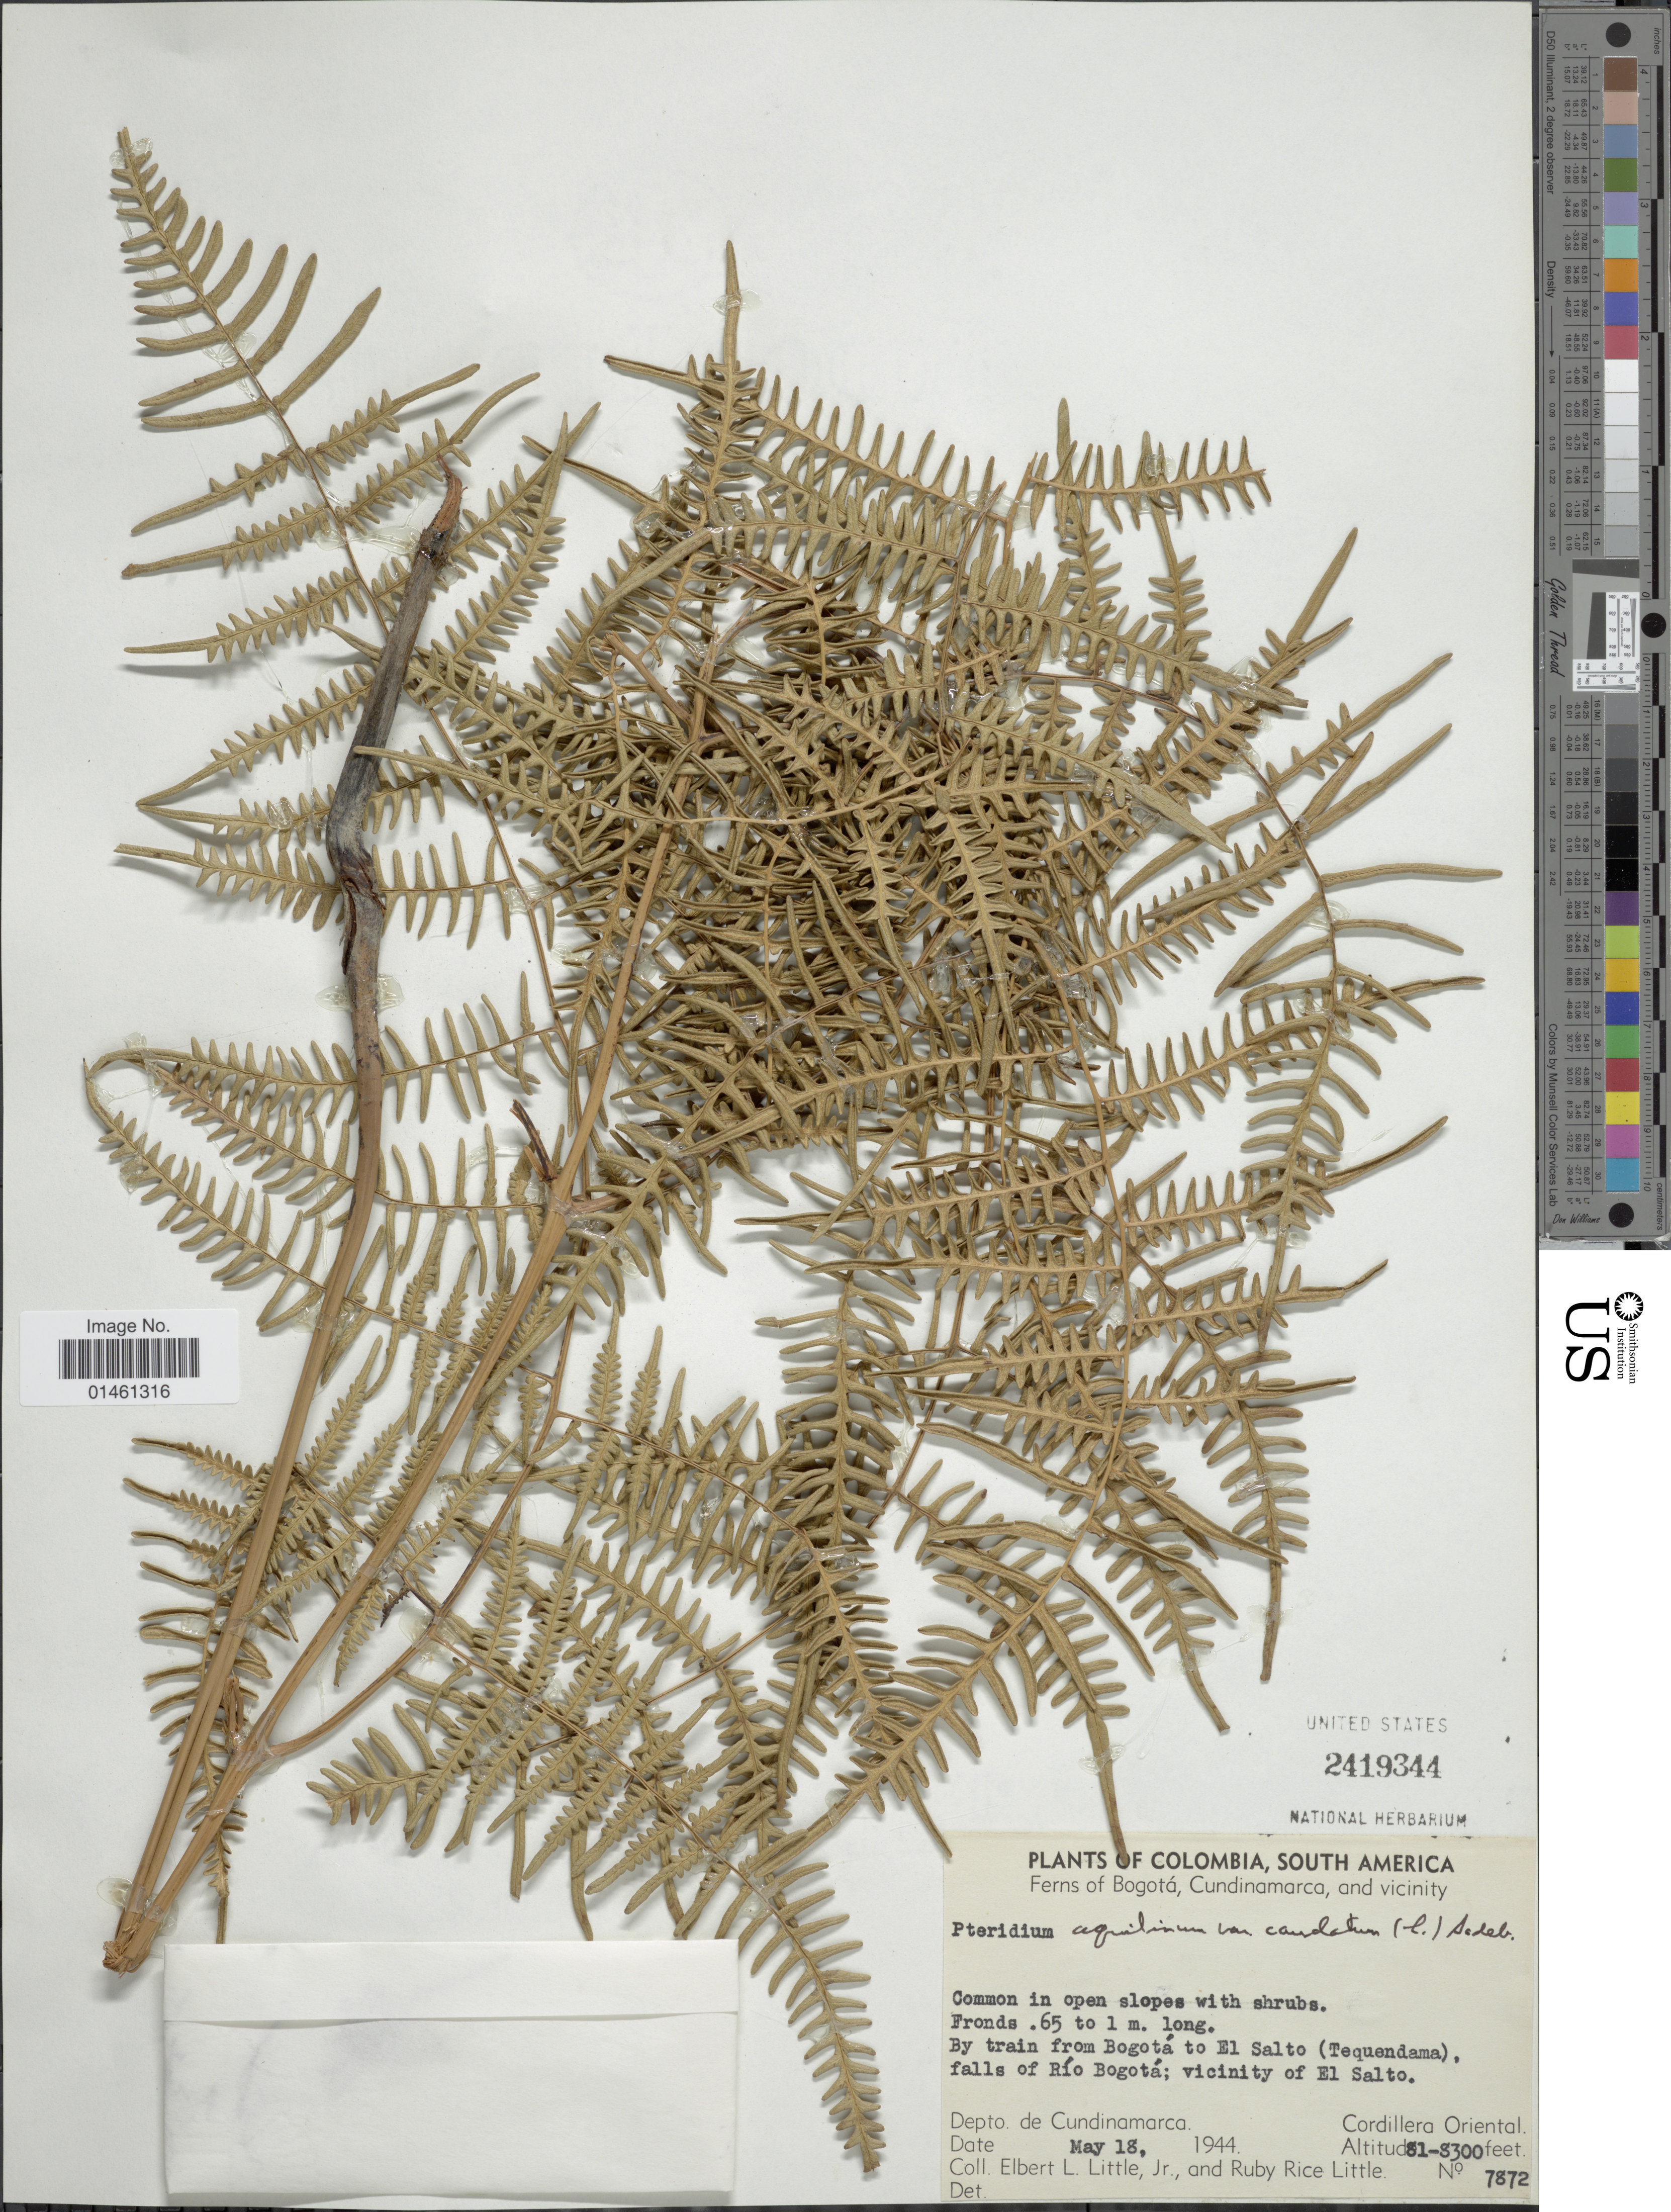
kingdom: Plantae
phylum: Tracheophyta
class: Polypodiopsida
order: Polypodiales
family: Dennstaedtiaceae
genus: Pteridium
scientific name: Pteridium caudatum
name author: (L.) Maxon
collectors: E. L. Little & R. R. Little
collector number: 7872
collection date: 1944-05-18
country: Colombia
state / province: Cundinamarca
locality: Bogotá, Cundinamarca, and vicinity, by train from Bogotá to El Salto(Tequendama), falls of Rio Bogotá; vicinity of El Salto, Depto Cundinamarca, Cordillera Oriental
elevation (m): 2469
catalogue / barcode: US 2419344